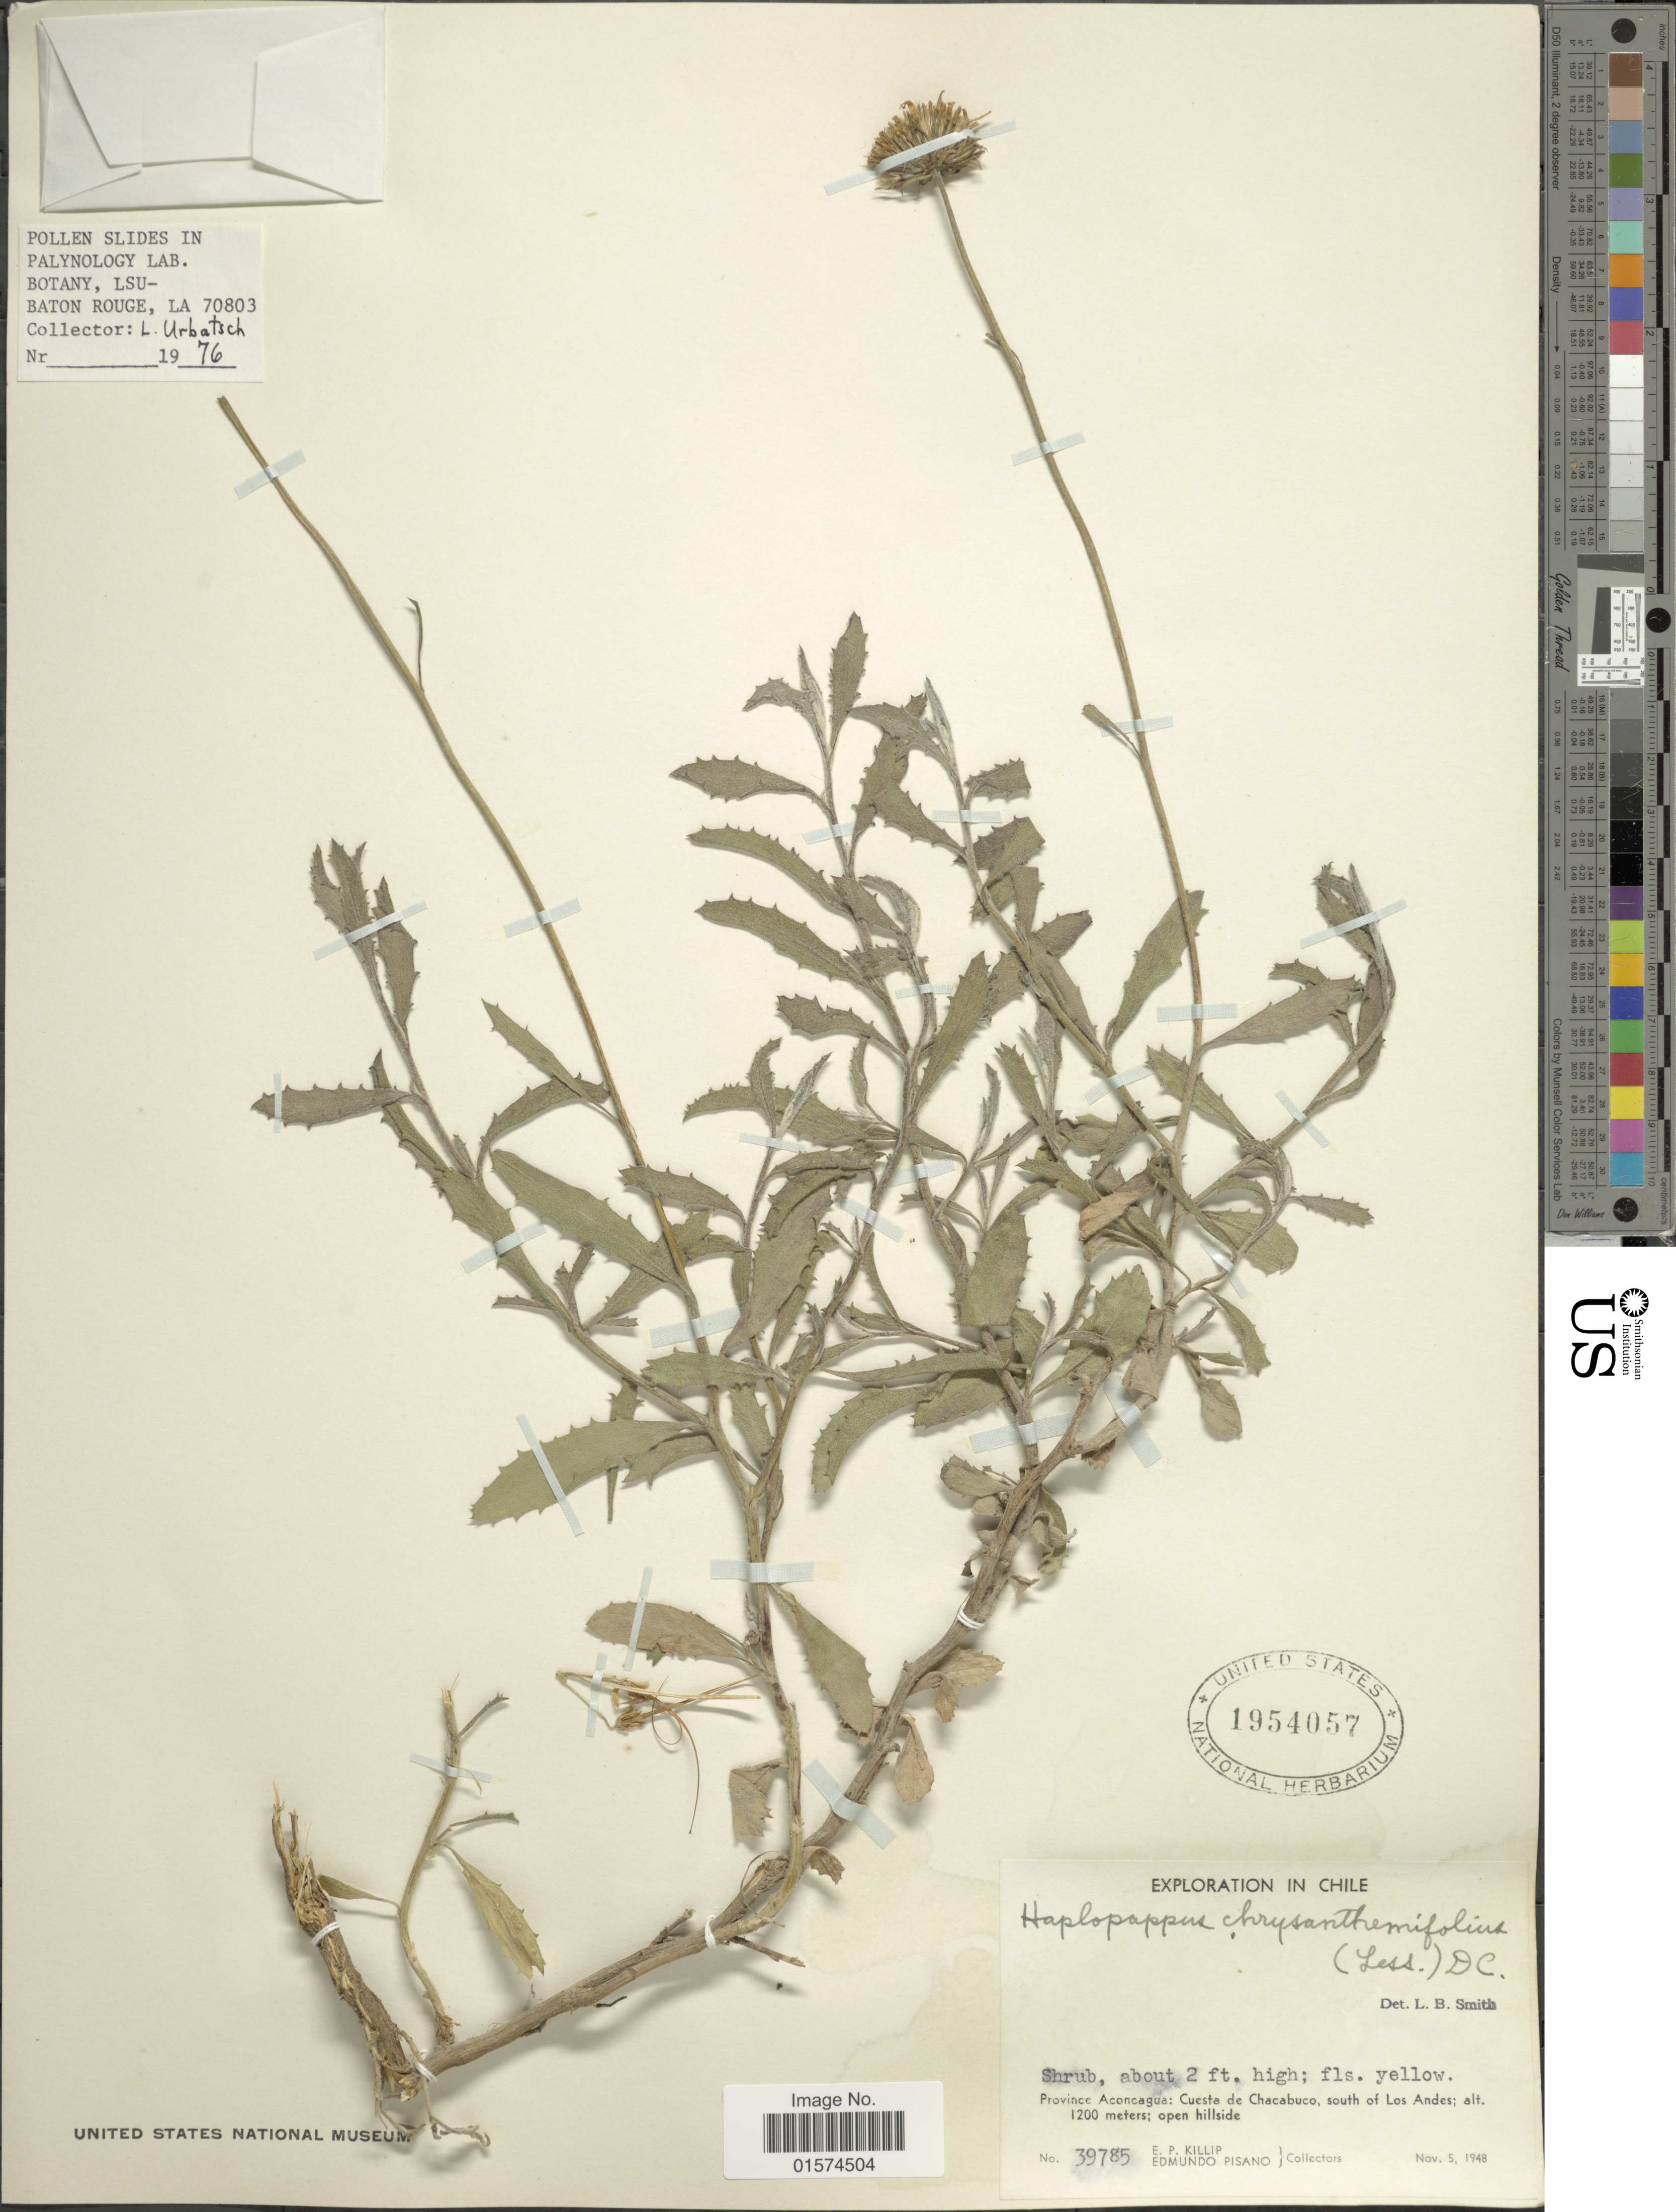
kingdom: Plantae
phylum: Tracheophyta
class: Magnoliopsida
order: Asterales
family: Asteraceae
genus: Haplopappus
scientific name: Haplopappus chrysanthemifolius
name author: (Less.) DC.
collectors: E. P. Killip & E. Pisano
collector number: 39785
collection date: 1948-11-05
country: Chile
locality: Province: Aconcagua: Cuesta de Chacabuco, south of Los Andes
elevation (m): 1200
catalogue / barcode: US 1954057